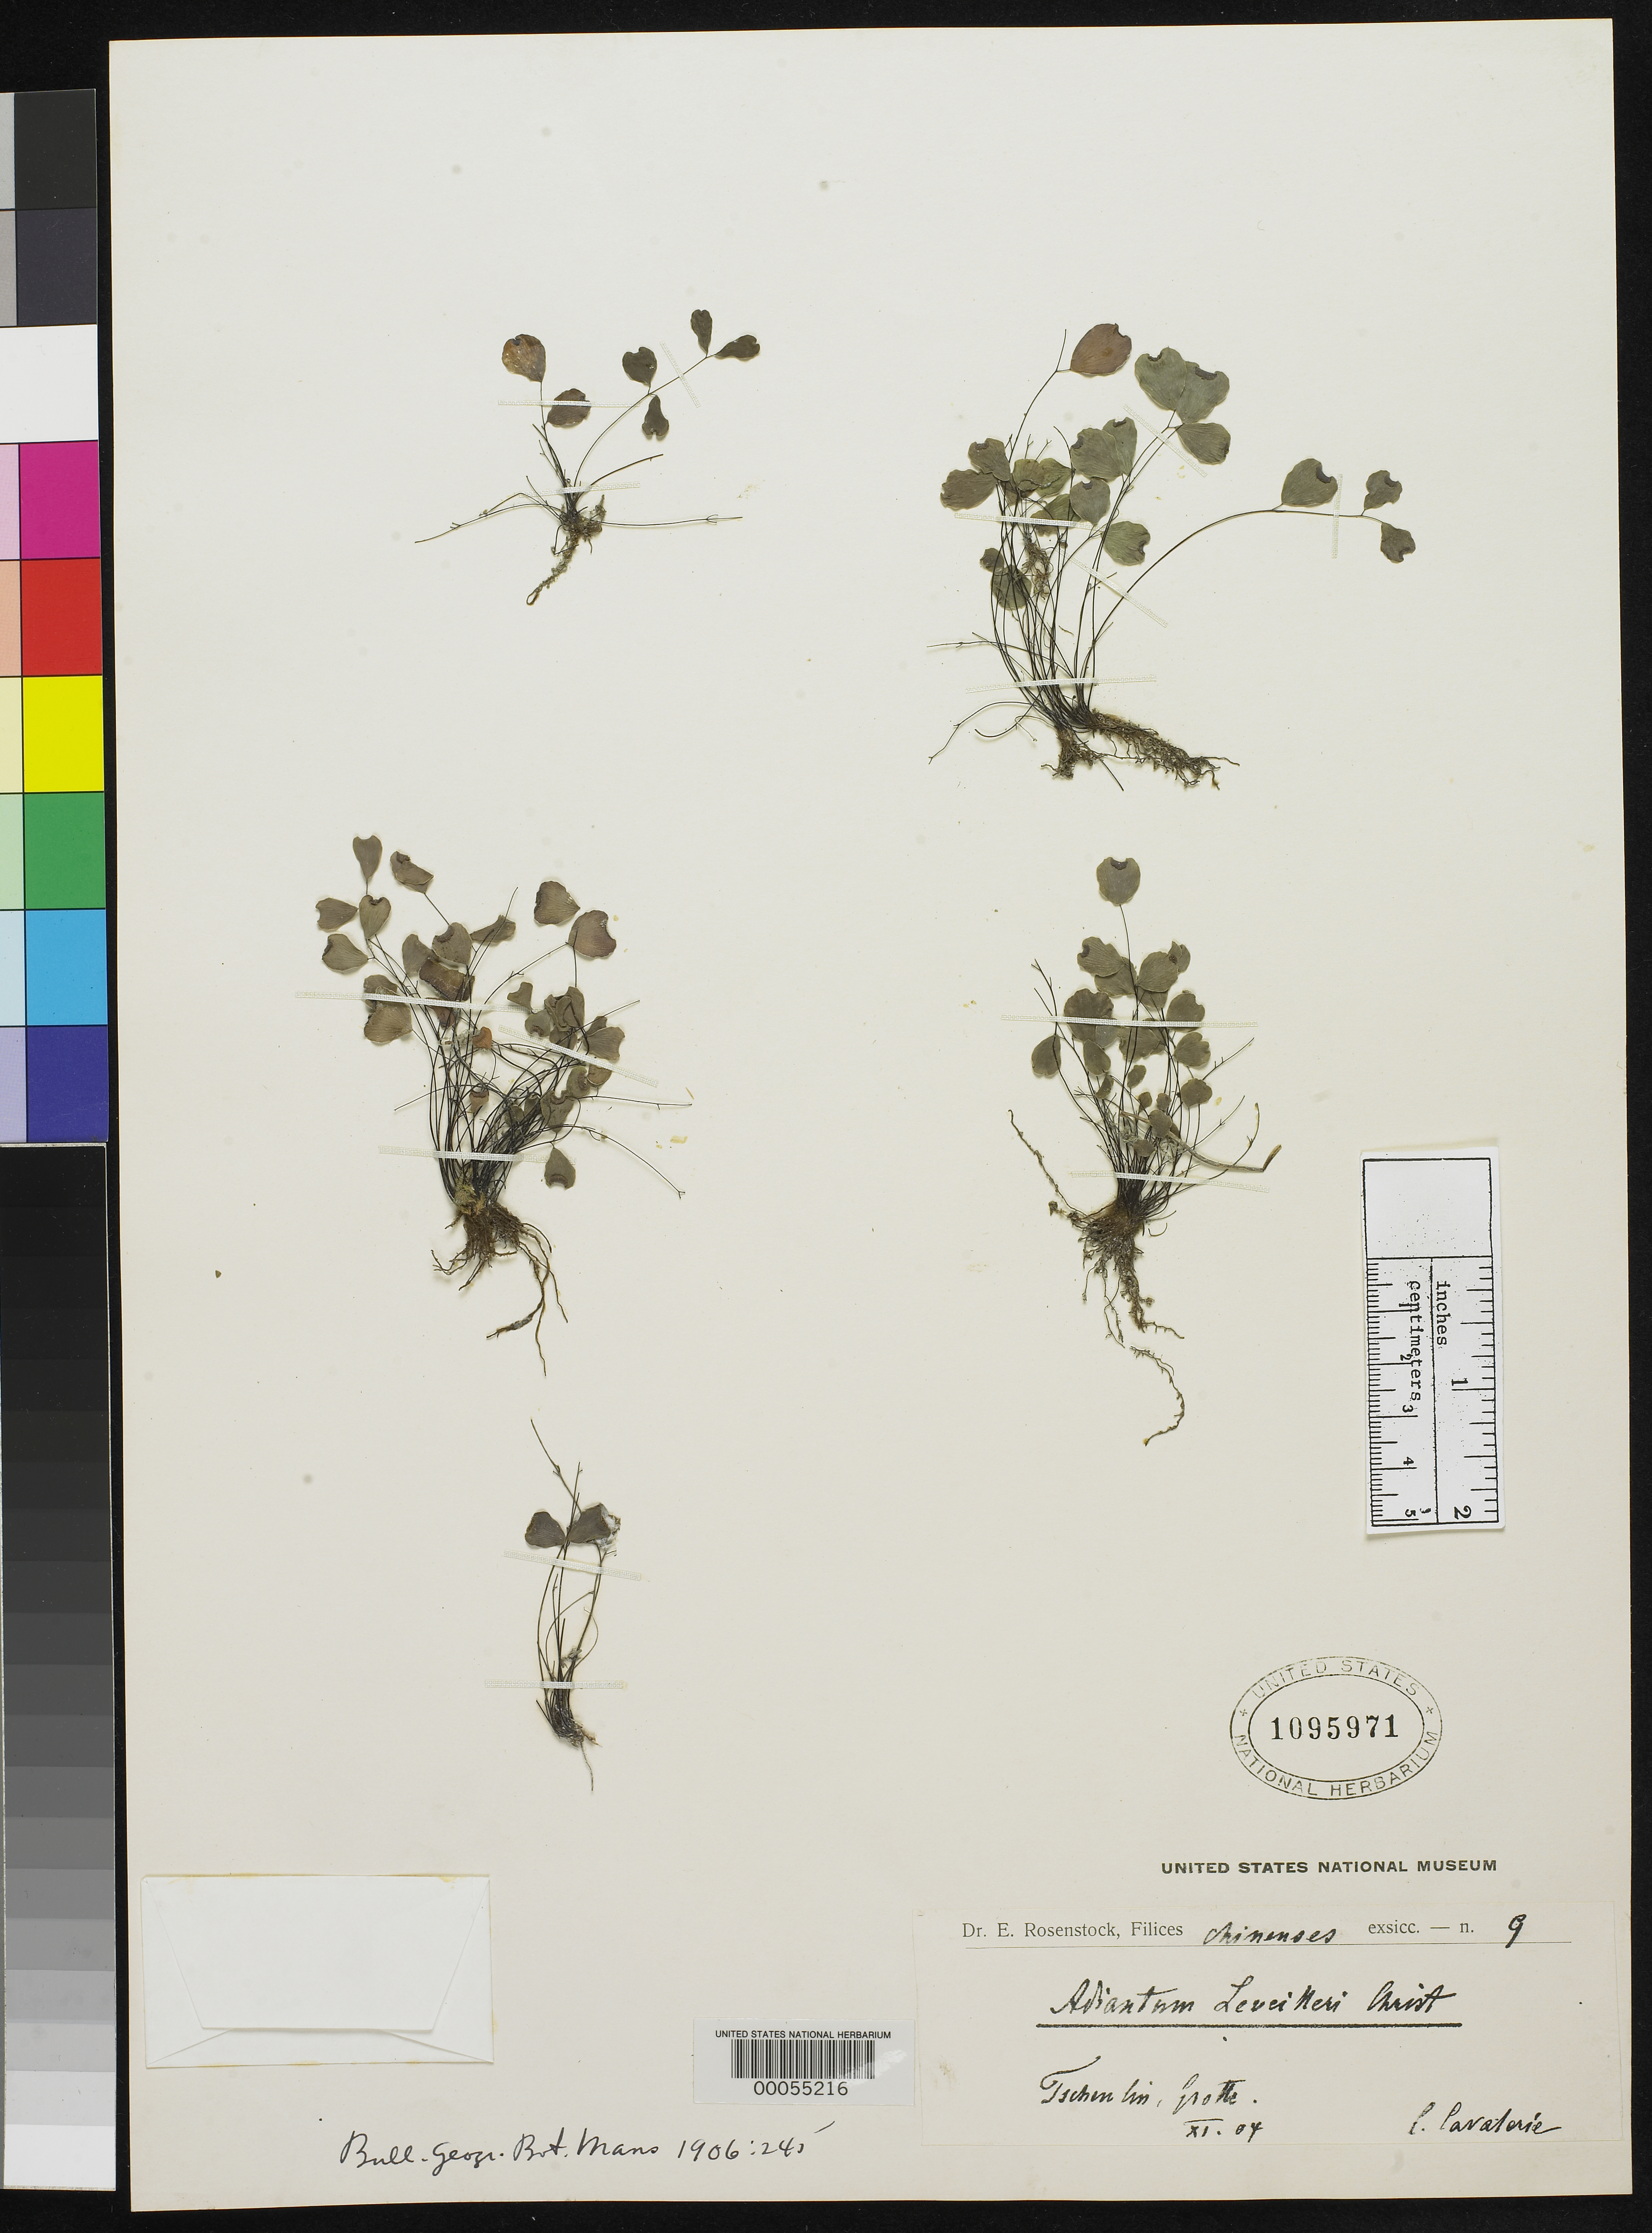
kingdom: Plantae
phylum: Tracheophyta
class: Polypodiopsida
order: Polypodiales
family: Pteridaceae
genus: Adiantum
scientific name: Adiantum leveillei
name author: Christ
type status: Type Collection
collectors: J. Cavalerie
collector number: Rosenstock Exs. 9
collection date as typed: Nov 1904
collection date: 1904-11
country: China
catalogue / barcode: US 1095971